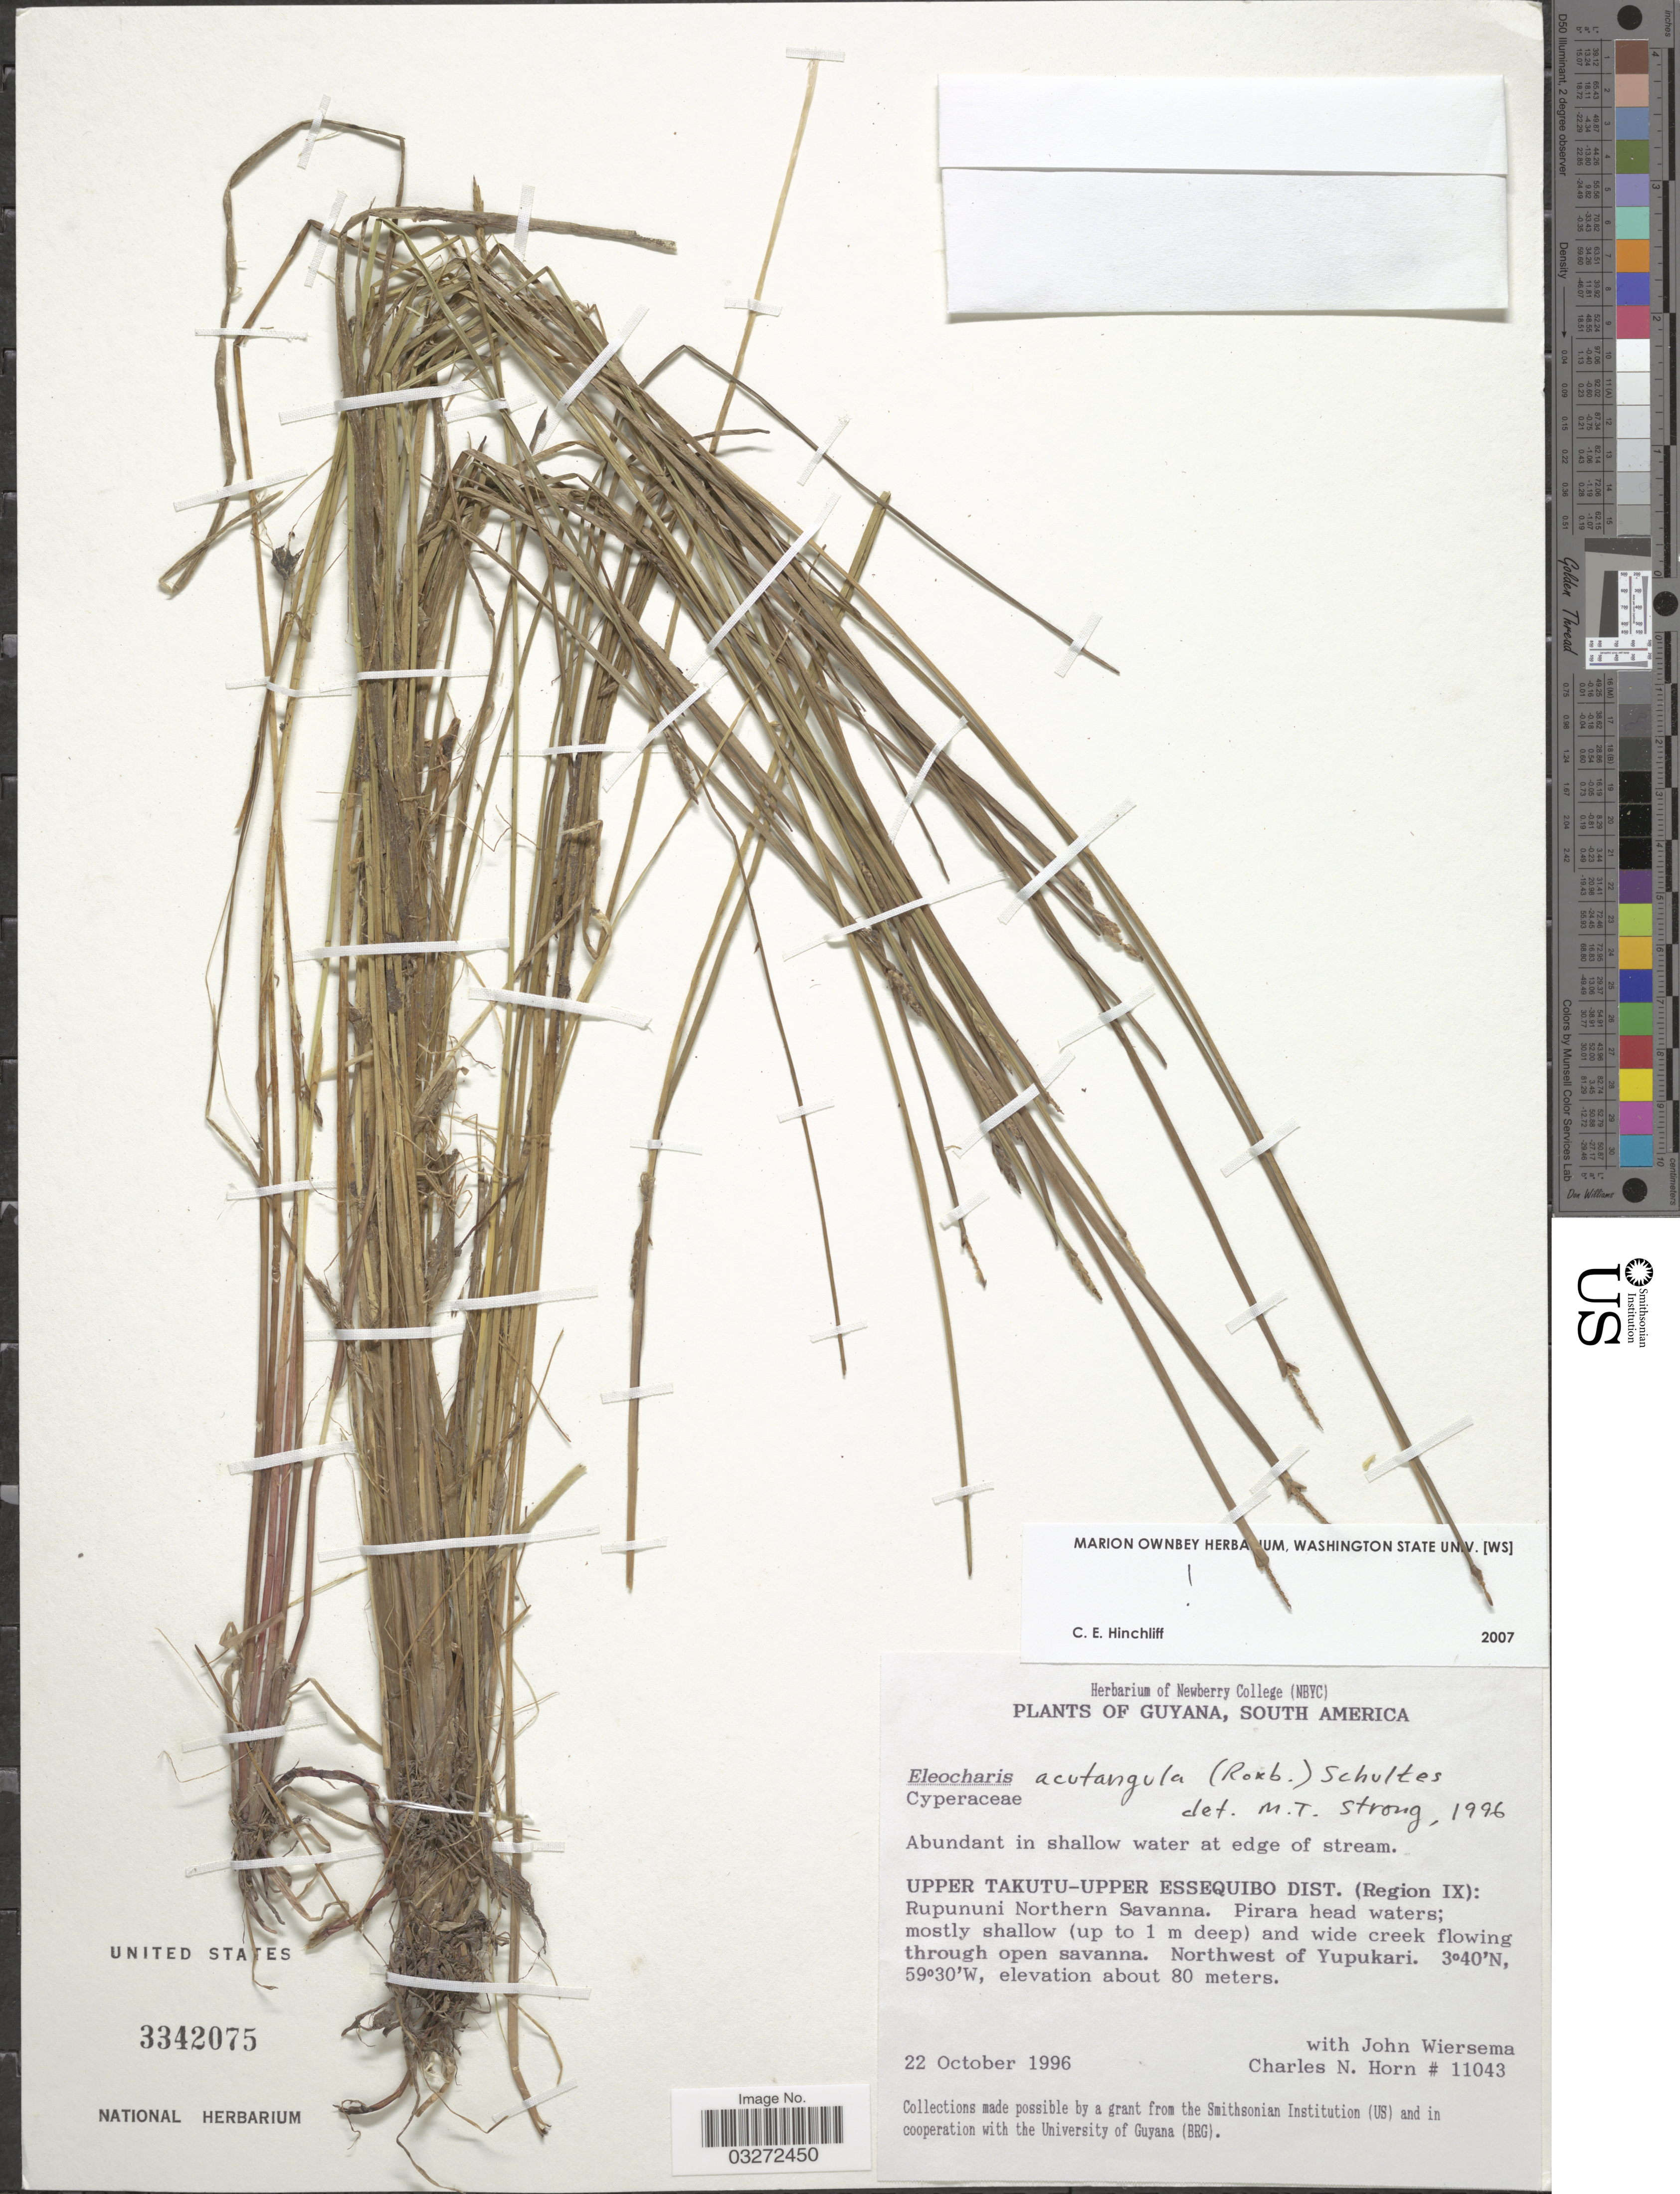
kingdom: Plantae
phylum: Tracheophyta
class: Liliopsida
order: Poales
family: Cyperaceae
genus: Eleocharis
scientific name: Eleocharis acutangula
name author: (Roxb.) Schult.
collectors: C. Horn & J. H. Wiersema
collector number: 11043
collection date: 1996-10-22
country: Guyana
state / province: U. Takutu-U. Essequibo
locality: Upper Takutu-Upper Essequibo Dist. (Region IX): Rupunini Northern Savanna. Pirara head waters. Northwest of Yupukari.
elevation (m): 80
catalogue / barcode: US 3342075